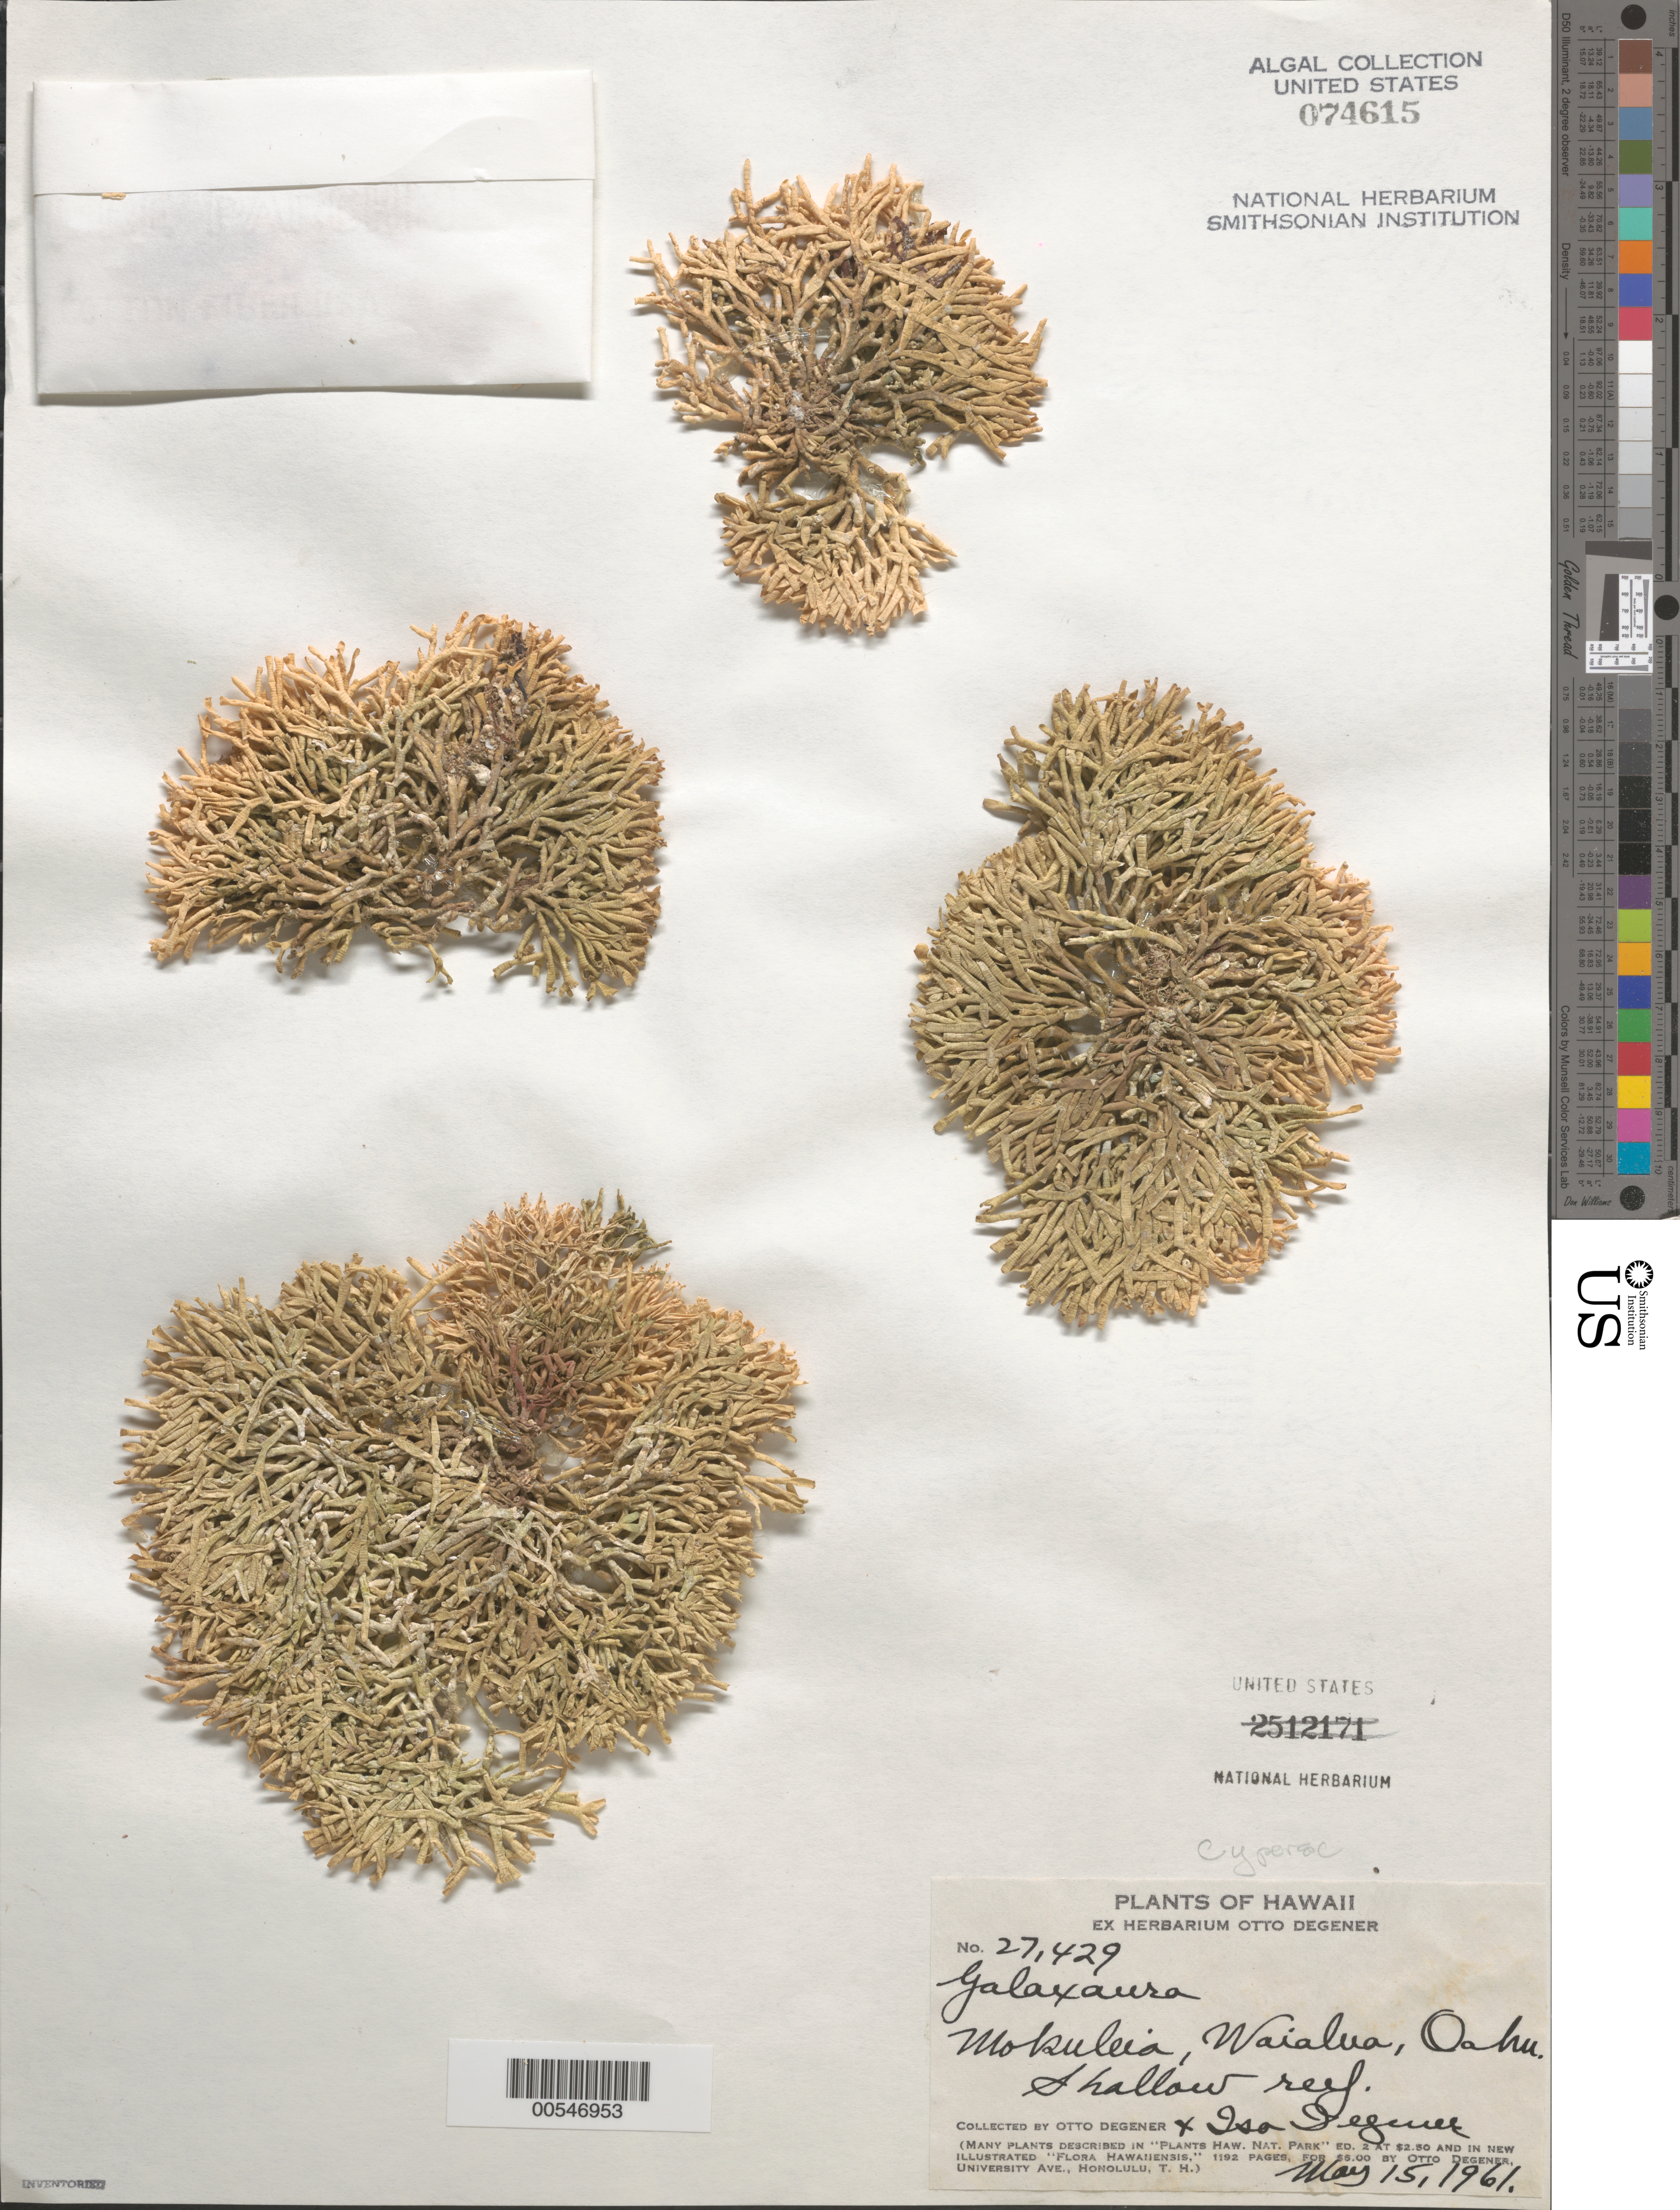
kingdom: Plantae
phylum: Rhodophyta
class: Florideophyceae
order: Nemaliales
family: Galaxauraceae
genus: Galaxaura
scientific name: Galaxaura sp.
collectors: O. Degener & I. Degener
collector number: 27429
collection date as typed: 15 May 1961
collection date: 1961-05-15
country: United States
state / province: Hawaii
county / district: Honolulu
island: Oahu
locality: Mokuleia, Waialua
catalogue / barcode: US 74615